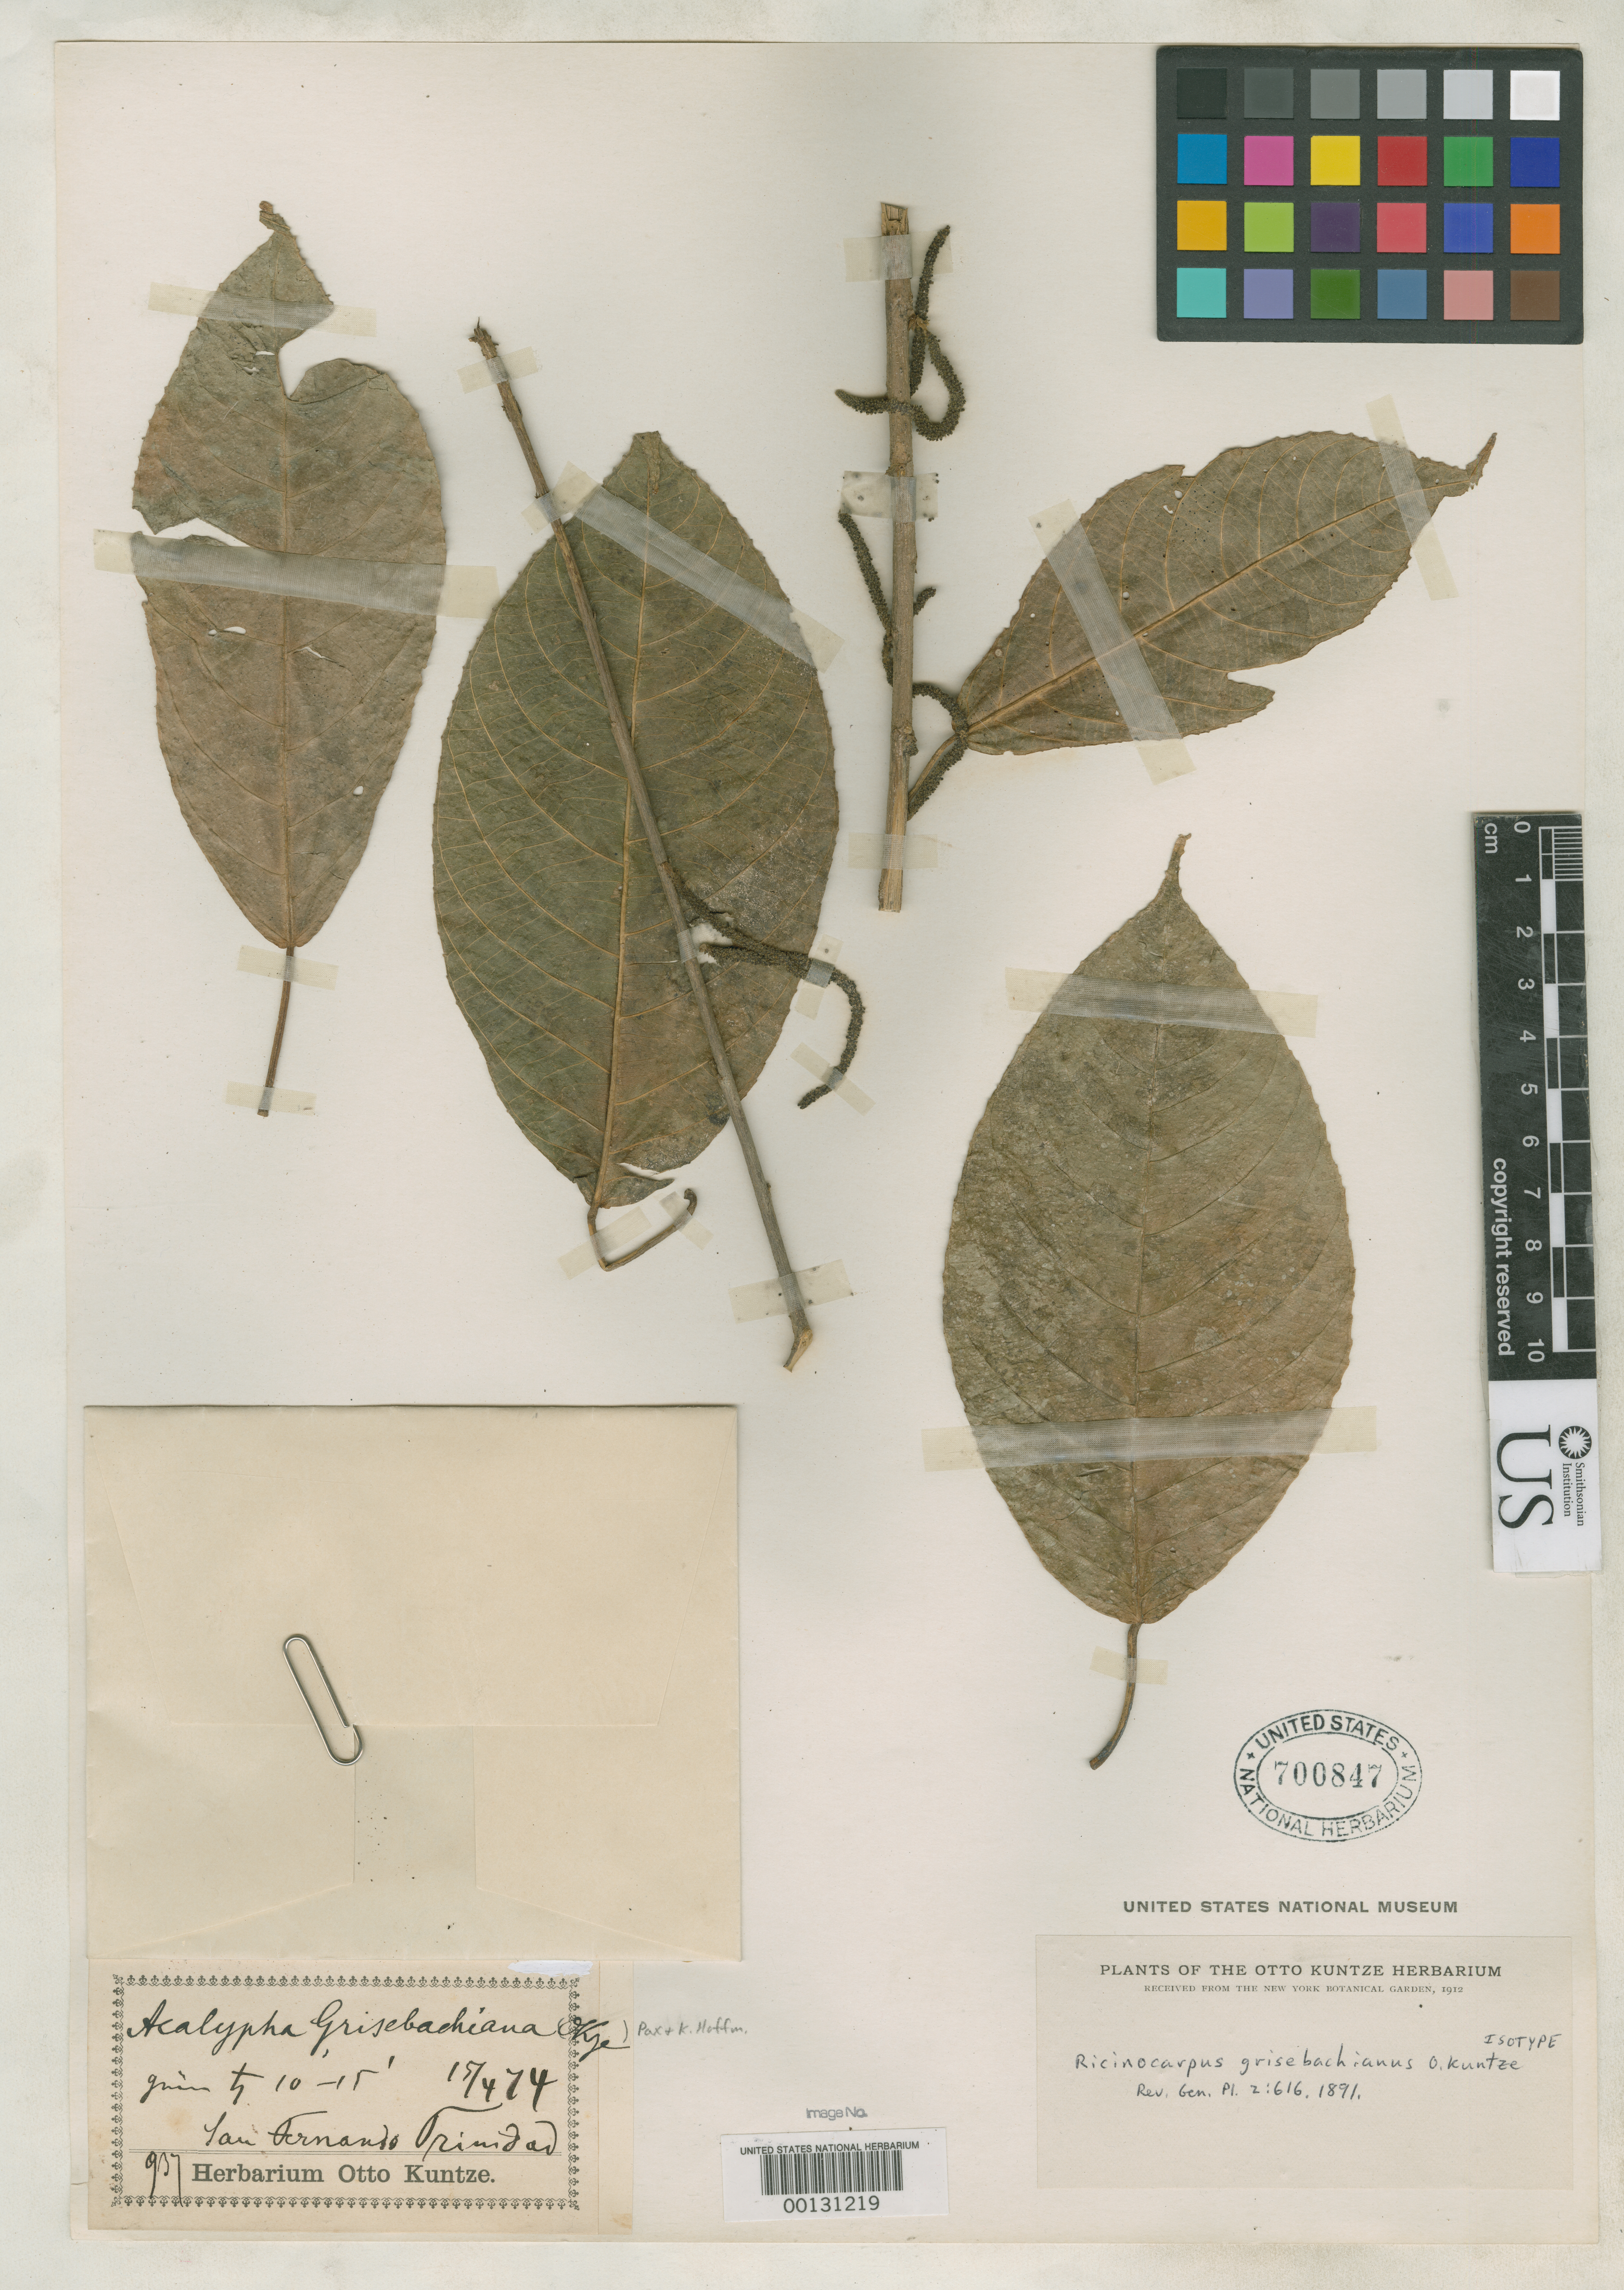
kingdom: Plantae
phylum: Tracheophyta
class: Magnoliopsida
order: Malpighiales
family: Euphorbiaceae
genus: Ricinocarpus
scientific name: Ricinocarpus grisebachianus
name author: Kuntze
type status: Isotype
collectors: C.E.O. Kuntze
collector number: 937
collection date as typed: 15 Apr 1874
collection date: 1874-04-15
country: Trinidad and Tobago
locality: San Fernando.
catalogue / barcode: US 700847